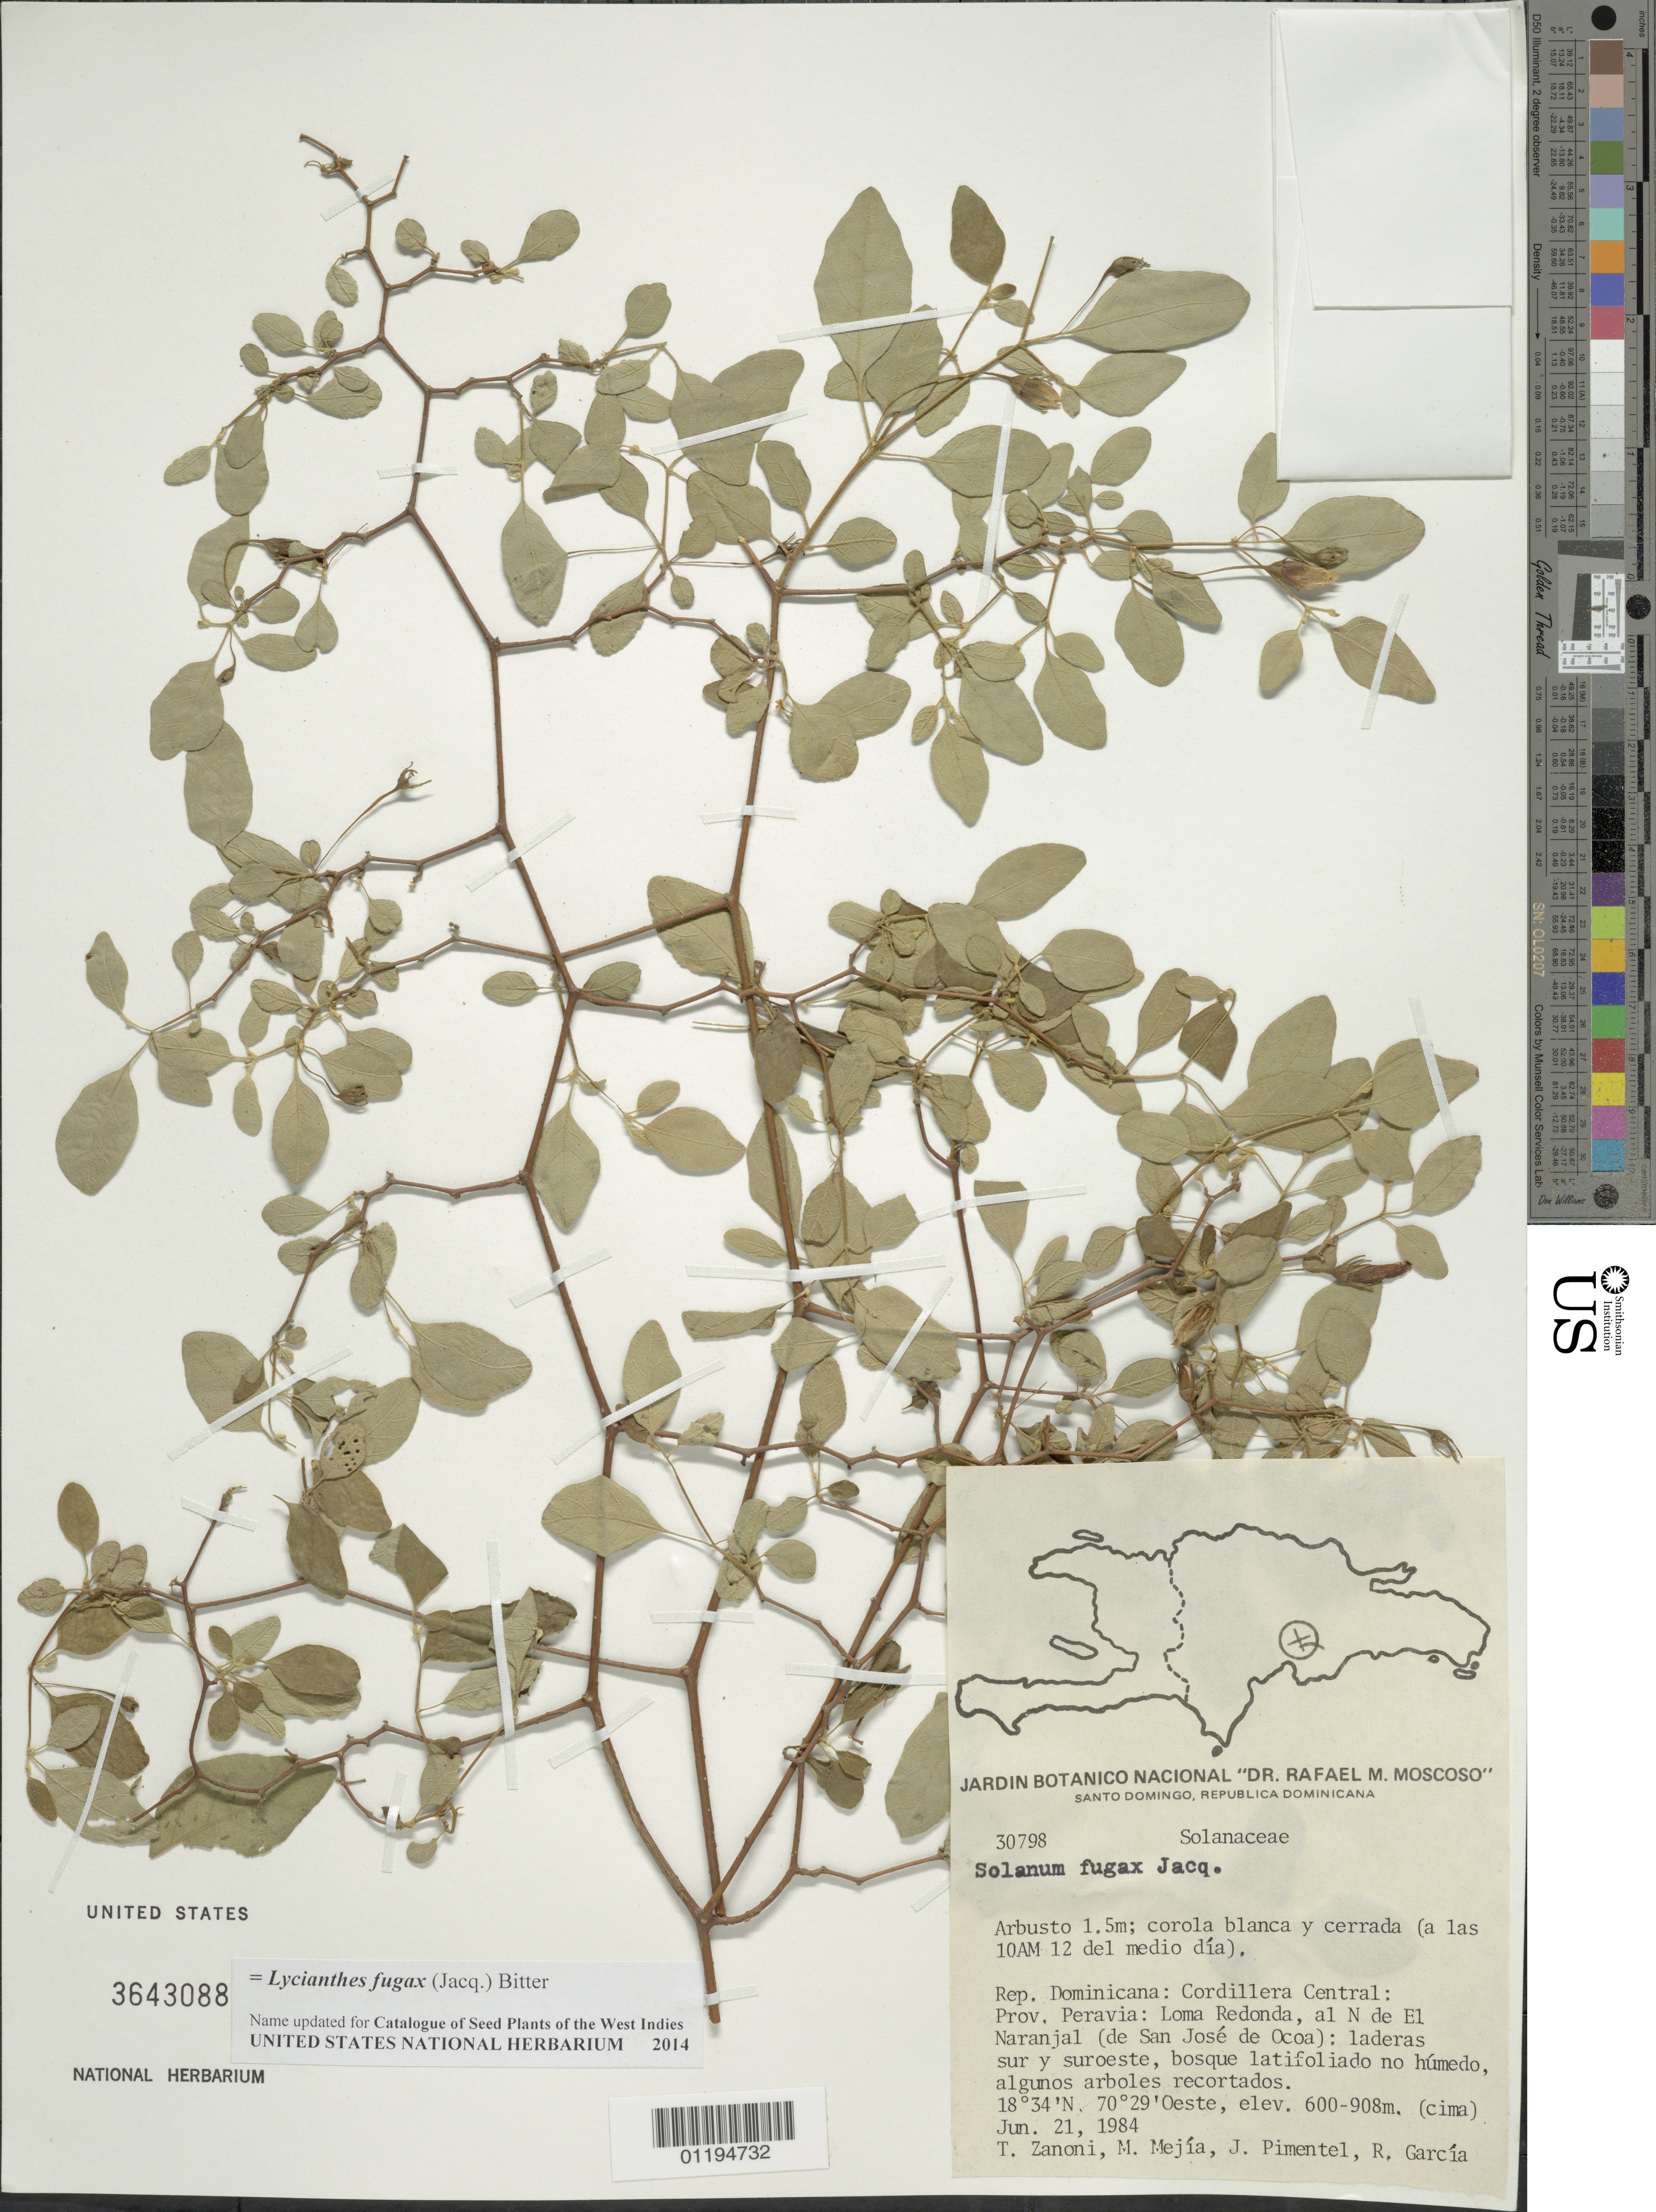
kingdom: Plantae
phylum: Tracheophyta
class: Magnoliopsida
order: Solanales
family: Solanaceae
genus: Lycianthes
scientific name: Lycianthes fugax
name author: (Jacq.) Bitter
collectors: T. A. Zanoni, M. Mejia, J. Pimental & R. Garcia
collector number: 30798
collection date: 1984-06-21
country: Dominican Republic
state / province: Peravia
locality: N of El Naranjal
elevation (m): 600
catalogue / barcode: US 3643088